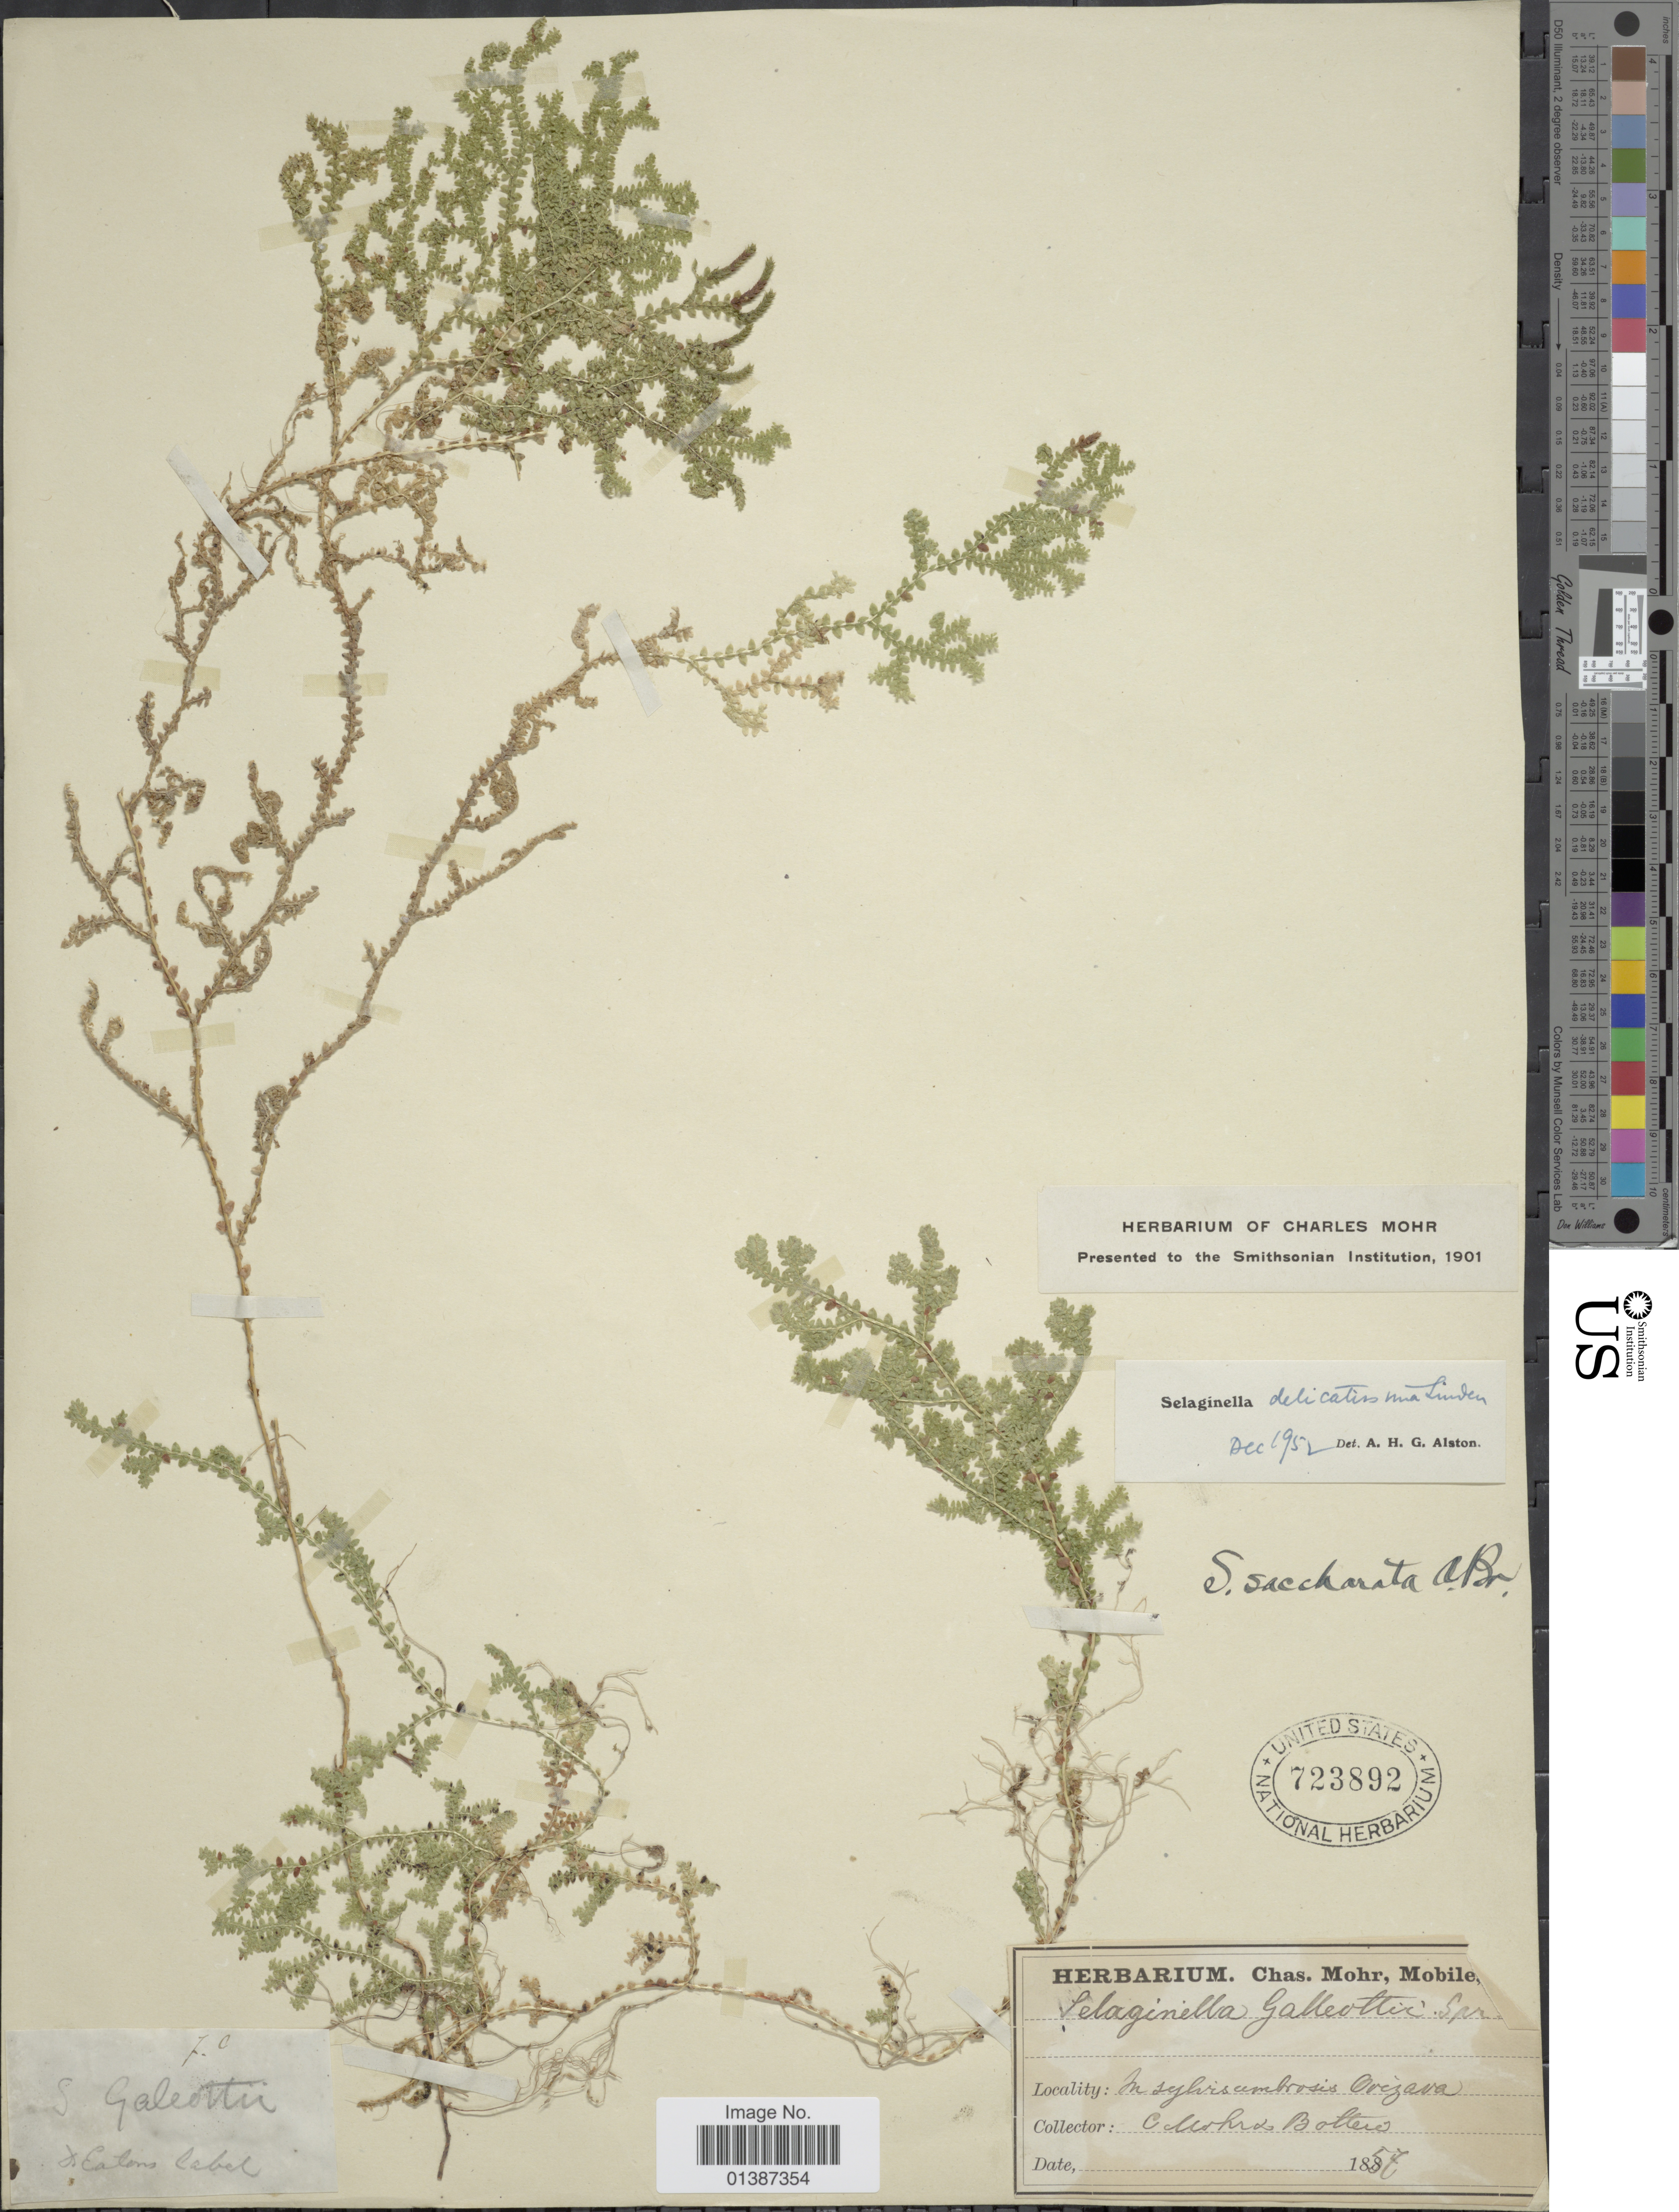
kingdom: Plantae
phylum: Tracheophyta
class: Lycopodiopsida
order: Selaginellales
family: Selaginellaceae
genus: Selaginella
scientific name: Selaginella delicatissima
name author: Linden ex A. Braun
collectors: C. T. Mohr & M. Botteri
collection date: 1857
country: Mexico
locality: In sylvis umbrosis Orizava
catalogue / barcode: US 723892